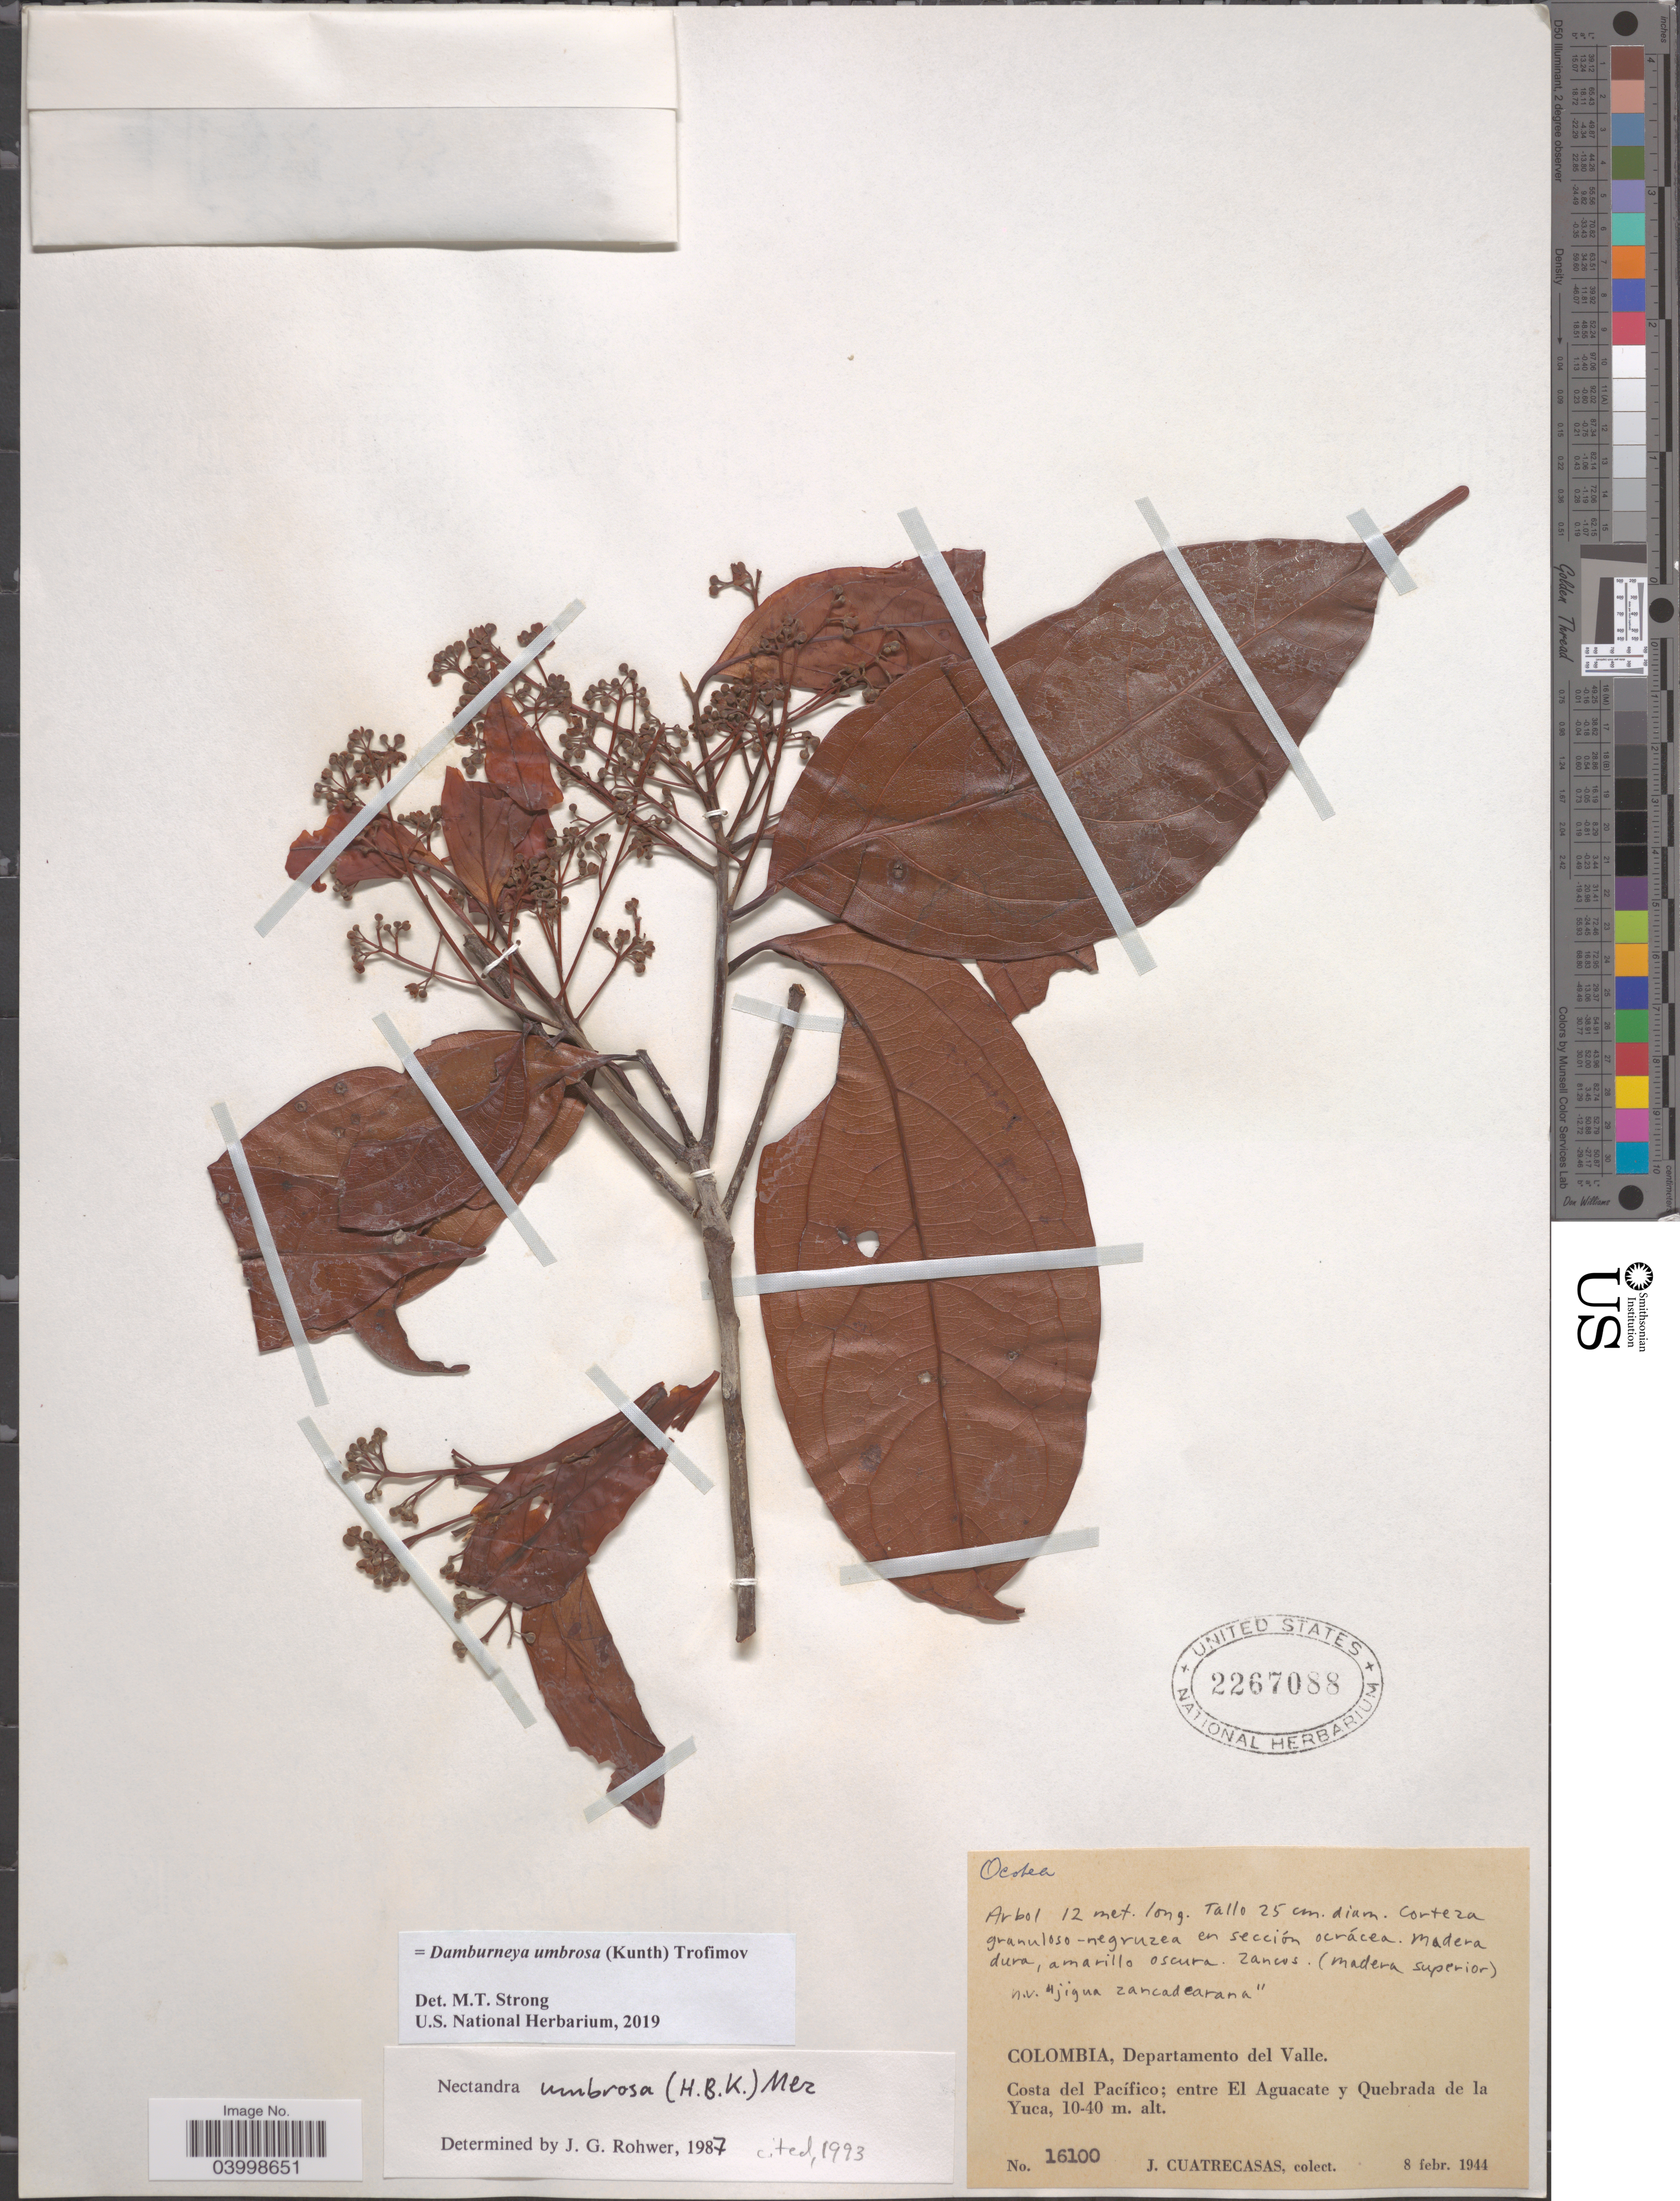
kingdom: Plantae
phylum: Tracheophyta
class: Magnoliopsida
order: Laurales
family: Lauraceae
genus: Damburneya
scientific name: Damburneya umbrosa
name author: (Kunth) Trofimov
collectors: J. Cuatrecasas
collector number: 16100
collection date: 1944-02-08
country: Colombia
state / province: Valle del Cauca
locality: Departamento del Valle. Costa del Pacífico; entre El Aguacate y Quebrada de la Yuca.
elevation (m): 10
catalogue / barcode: US 2267088